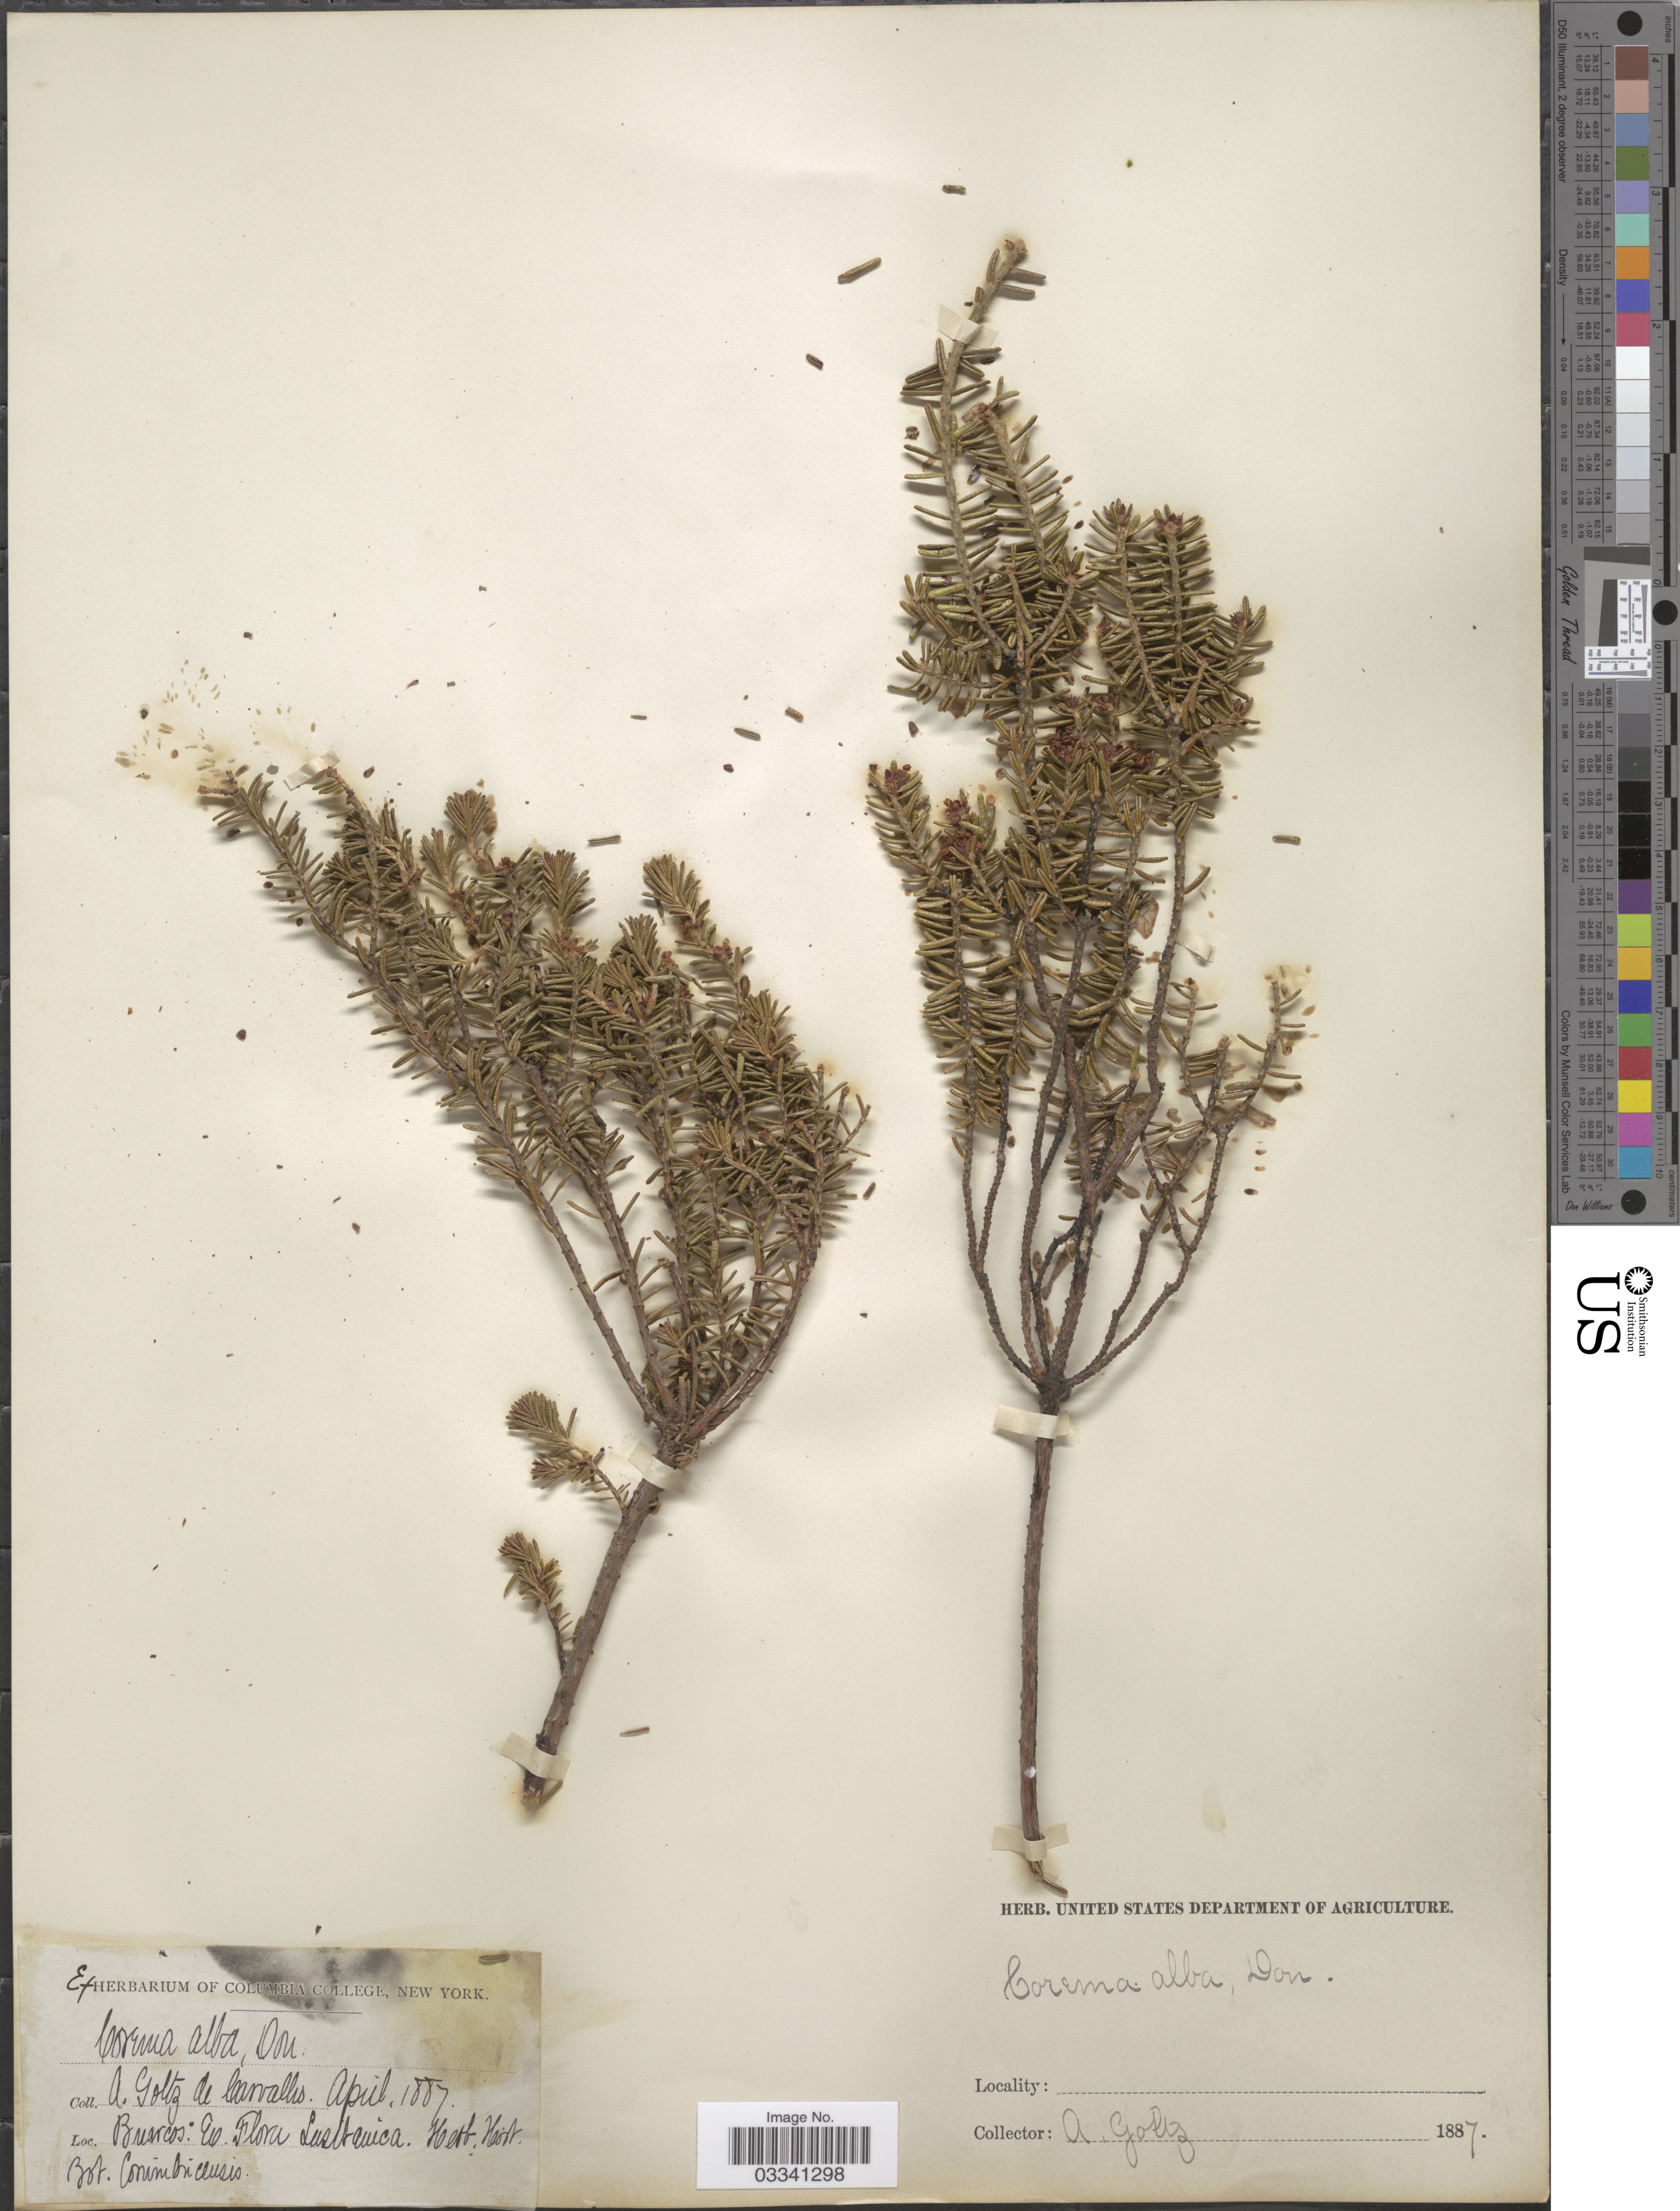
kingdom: Plantae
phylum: Tracheophyta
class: Magnoliopsida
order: Ericales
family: Ericaceae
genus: Corema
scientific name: Corema album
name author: D. Don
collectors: A. G. Carvalho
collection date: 1887-04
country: Portugal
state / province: Coimbra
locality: Buarcos. Lusitanica.